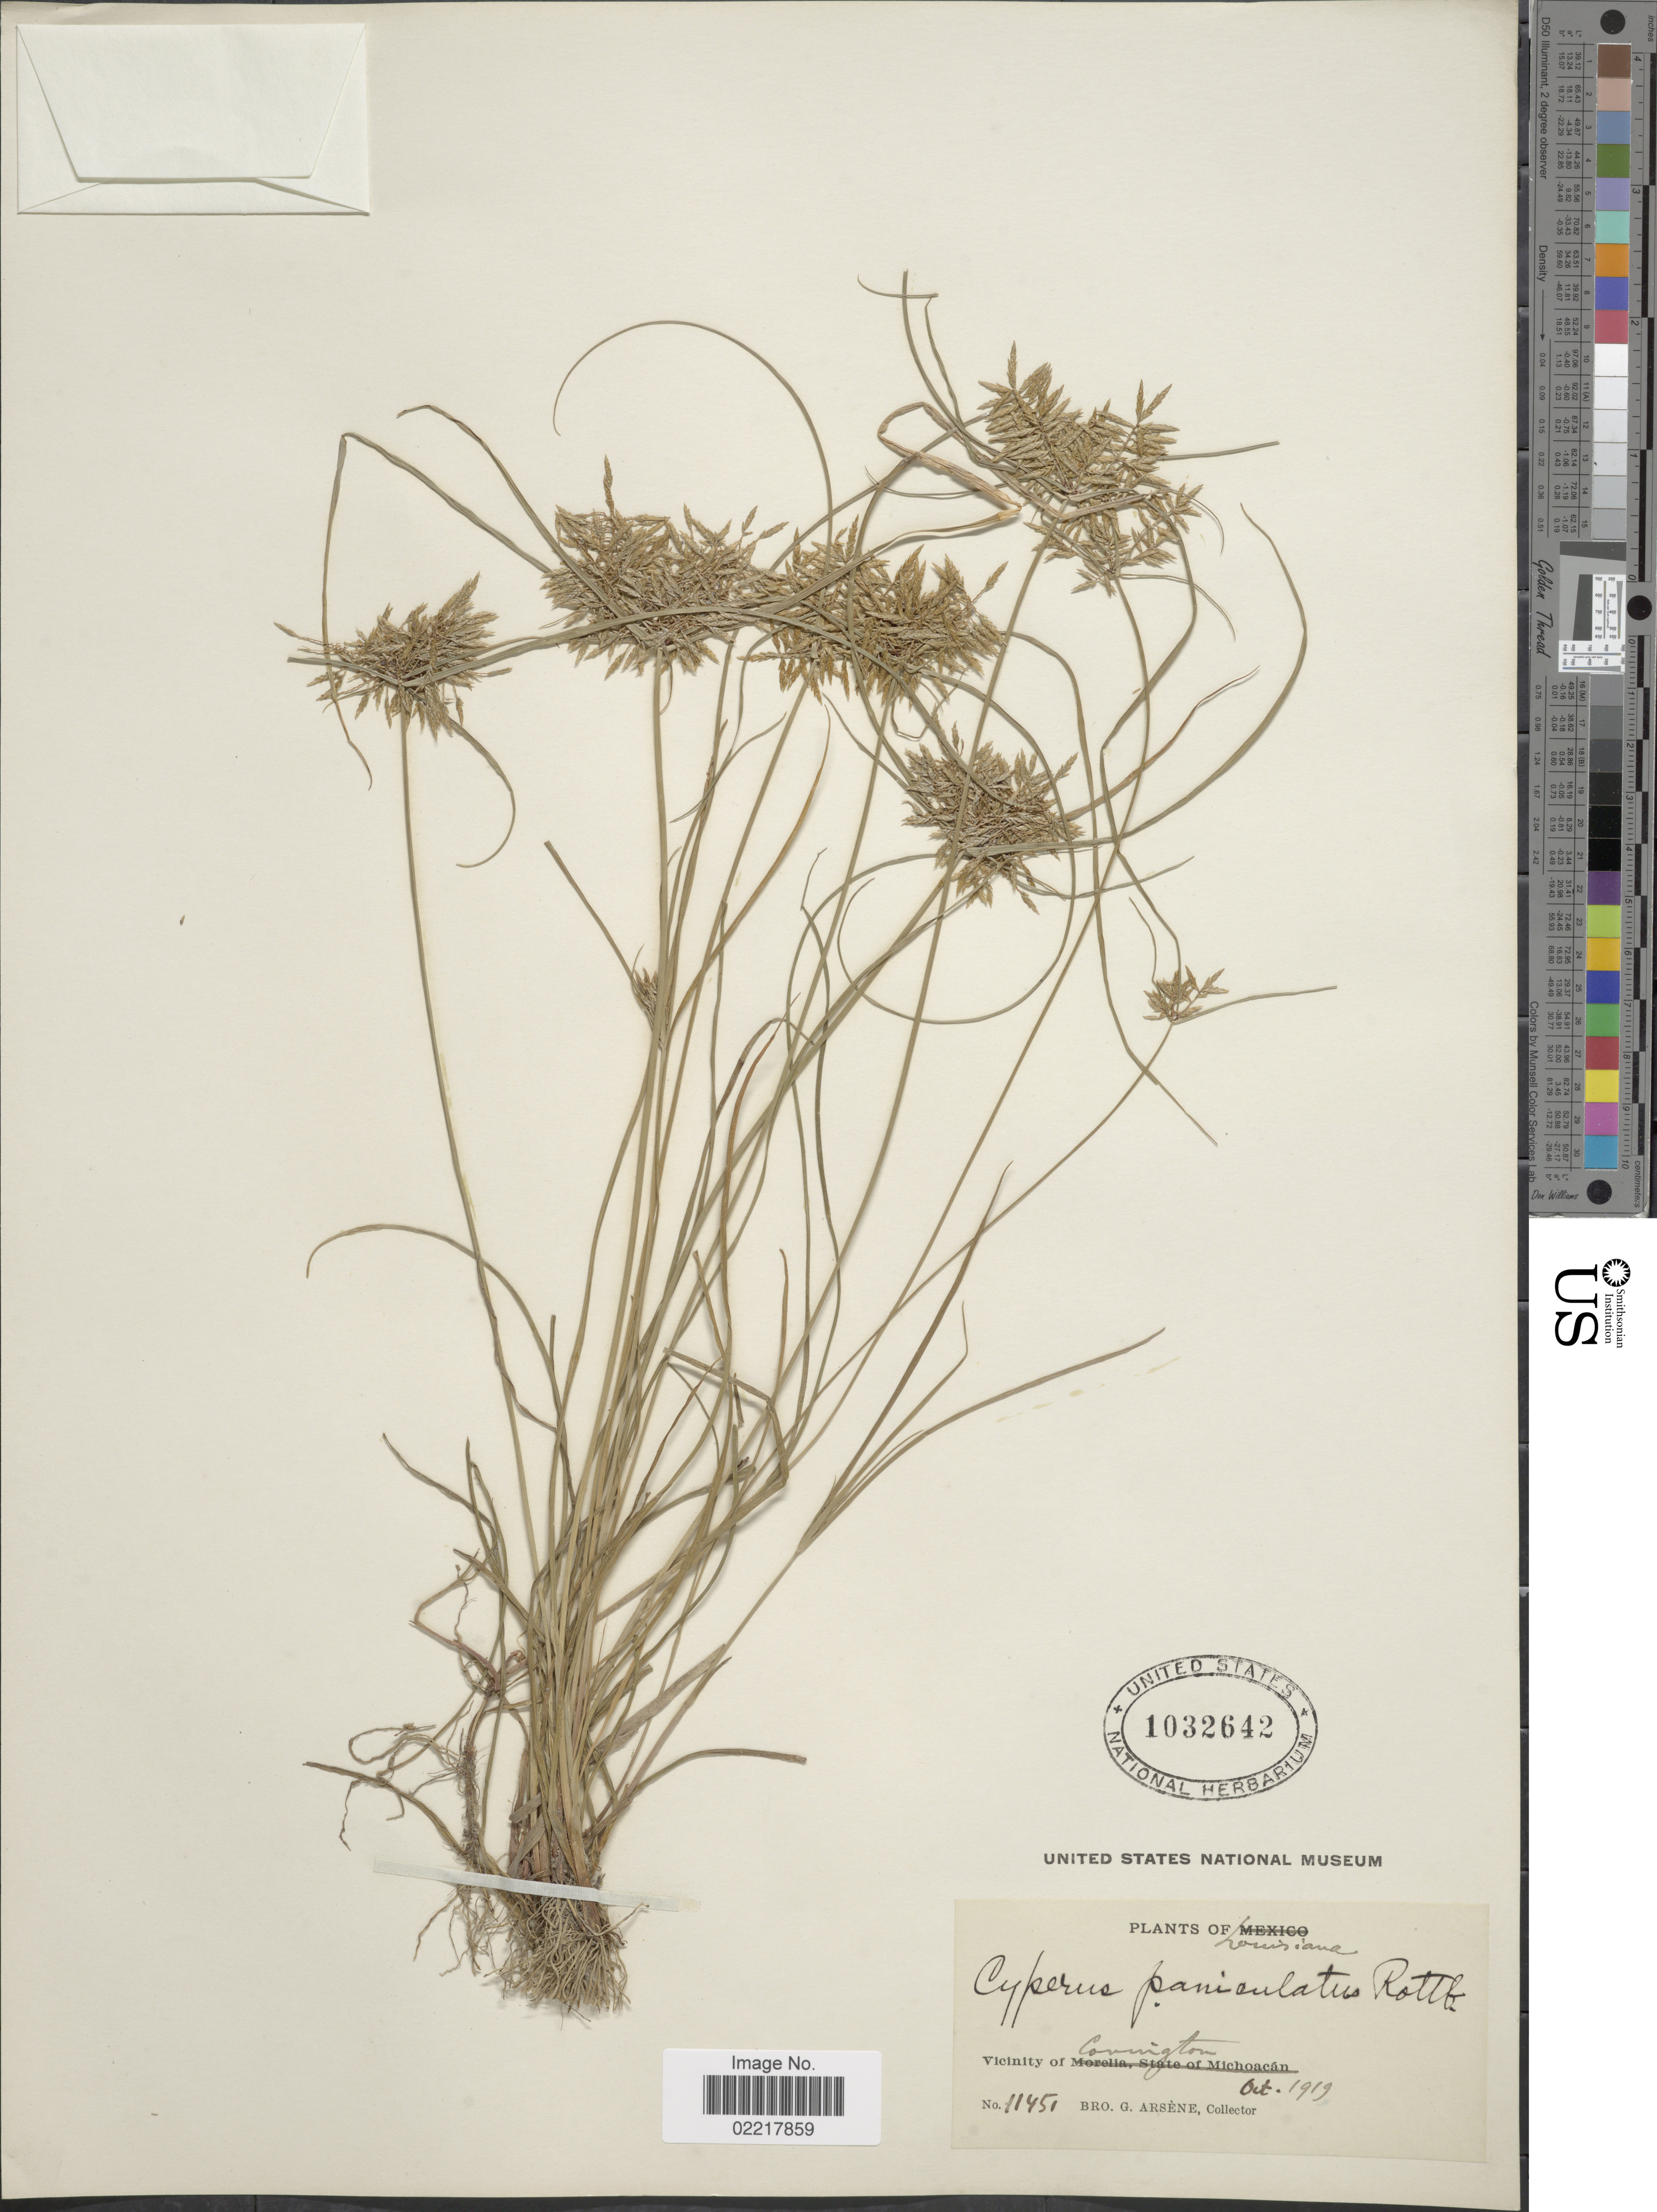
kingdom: Plantae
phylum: Tracheophyta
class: Liliopsida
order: Poales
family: Cyperaceae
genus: Cyperus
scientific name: Cyperus polystachyos var. texensis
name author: (Torr.) Fernald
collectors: Bro. G. Arsène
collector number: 11451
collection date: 1919-10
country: United States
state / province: Louisiana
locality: Vicinity of Covington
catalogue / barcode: US 1032642